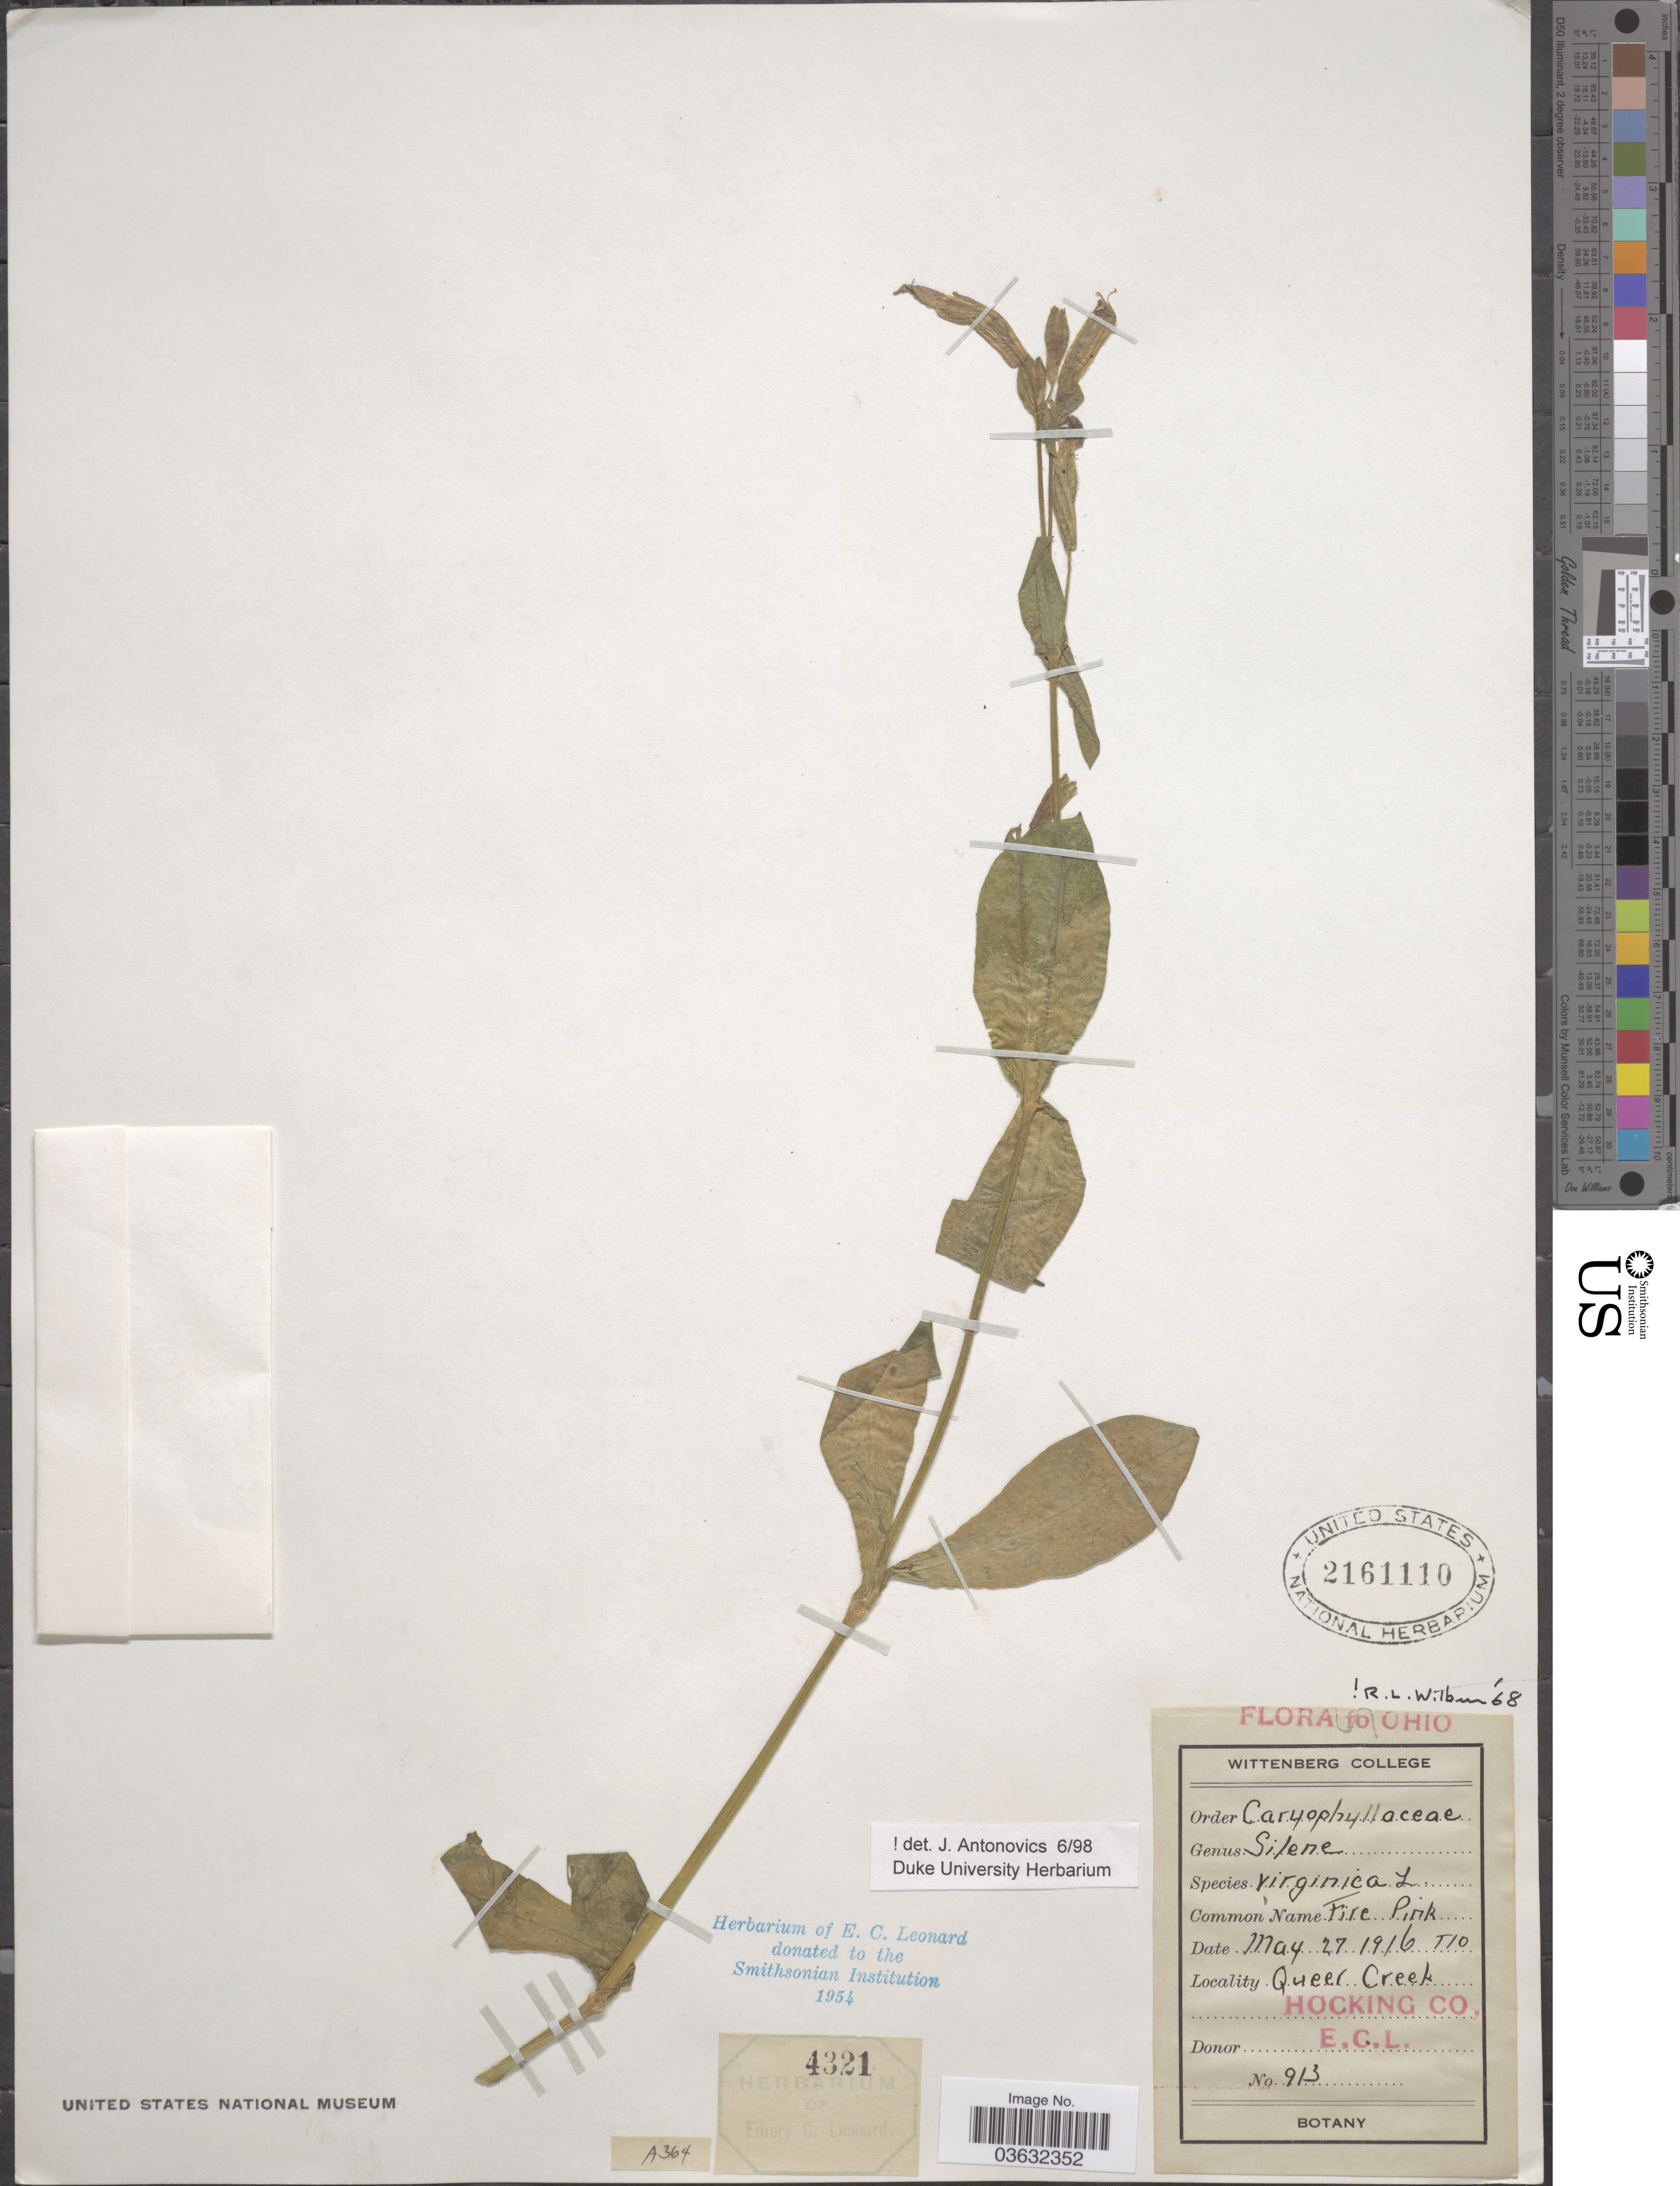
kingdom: Plantae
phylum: Tracheophyta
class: Magnoliopsida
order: Caryophyllales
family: Caryophyllaceae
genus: Silene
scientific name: Silene virginica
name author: L.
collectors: E. C. Leonard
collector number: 913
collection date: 1916-05-27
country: United States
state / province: Ohio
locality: T10, Queen Creek. Hocking Co.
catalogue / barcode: US 2161110